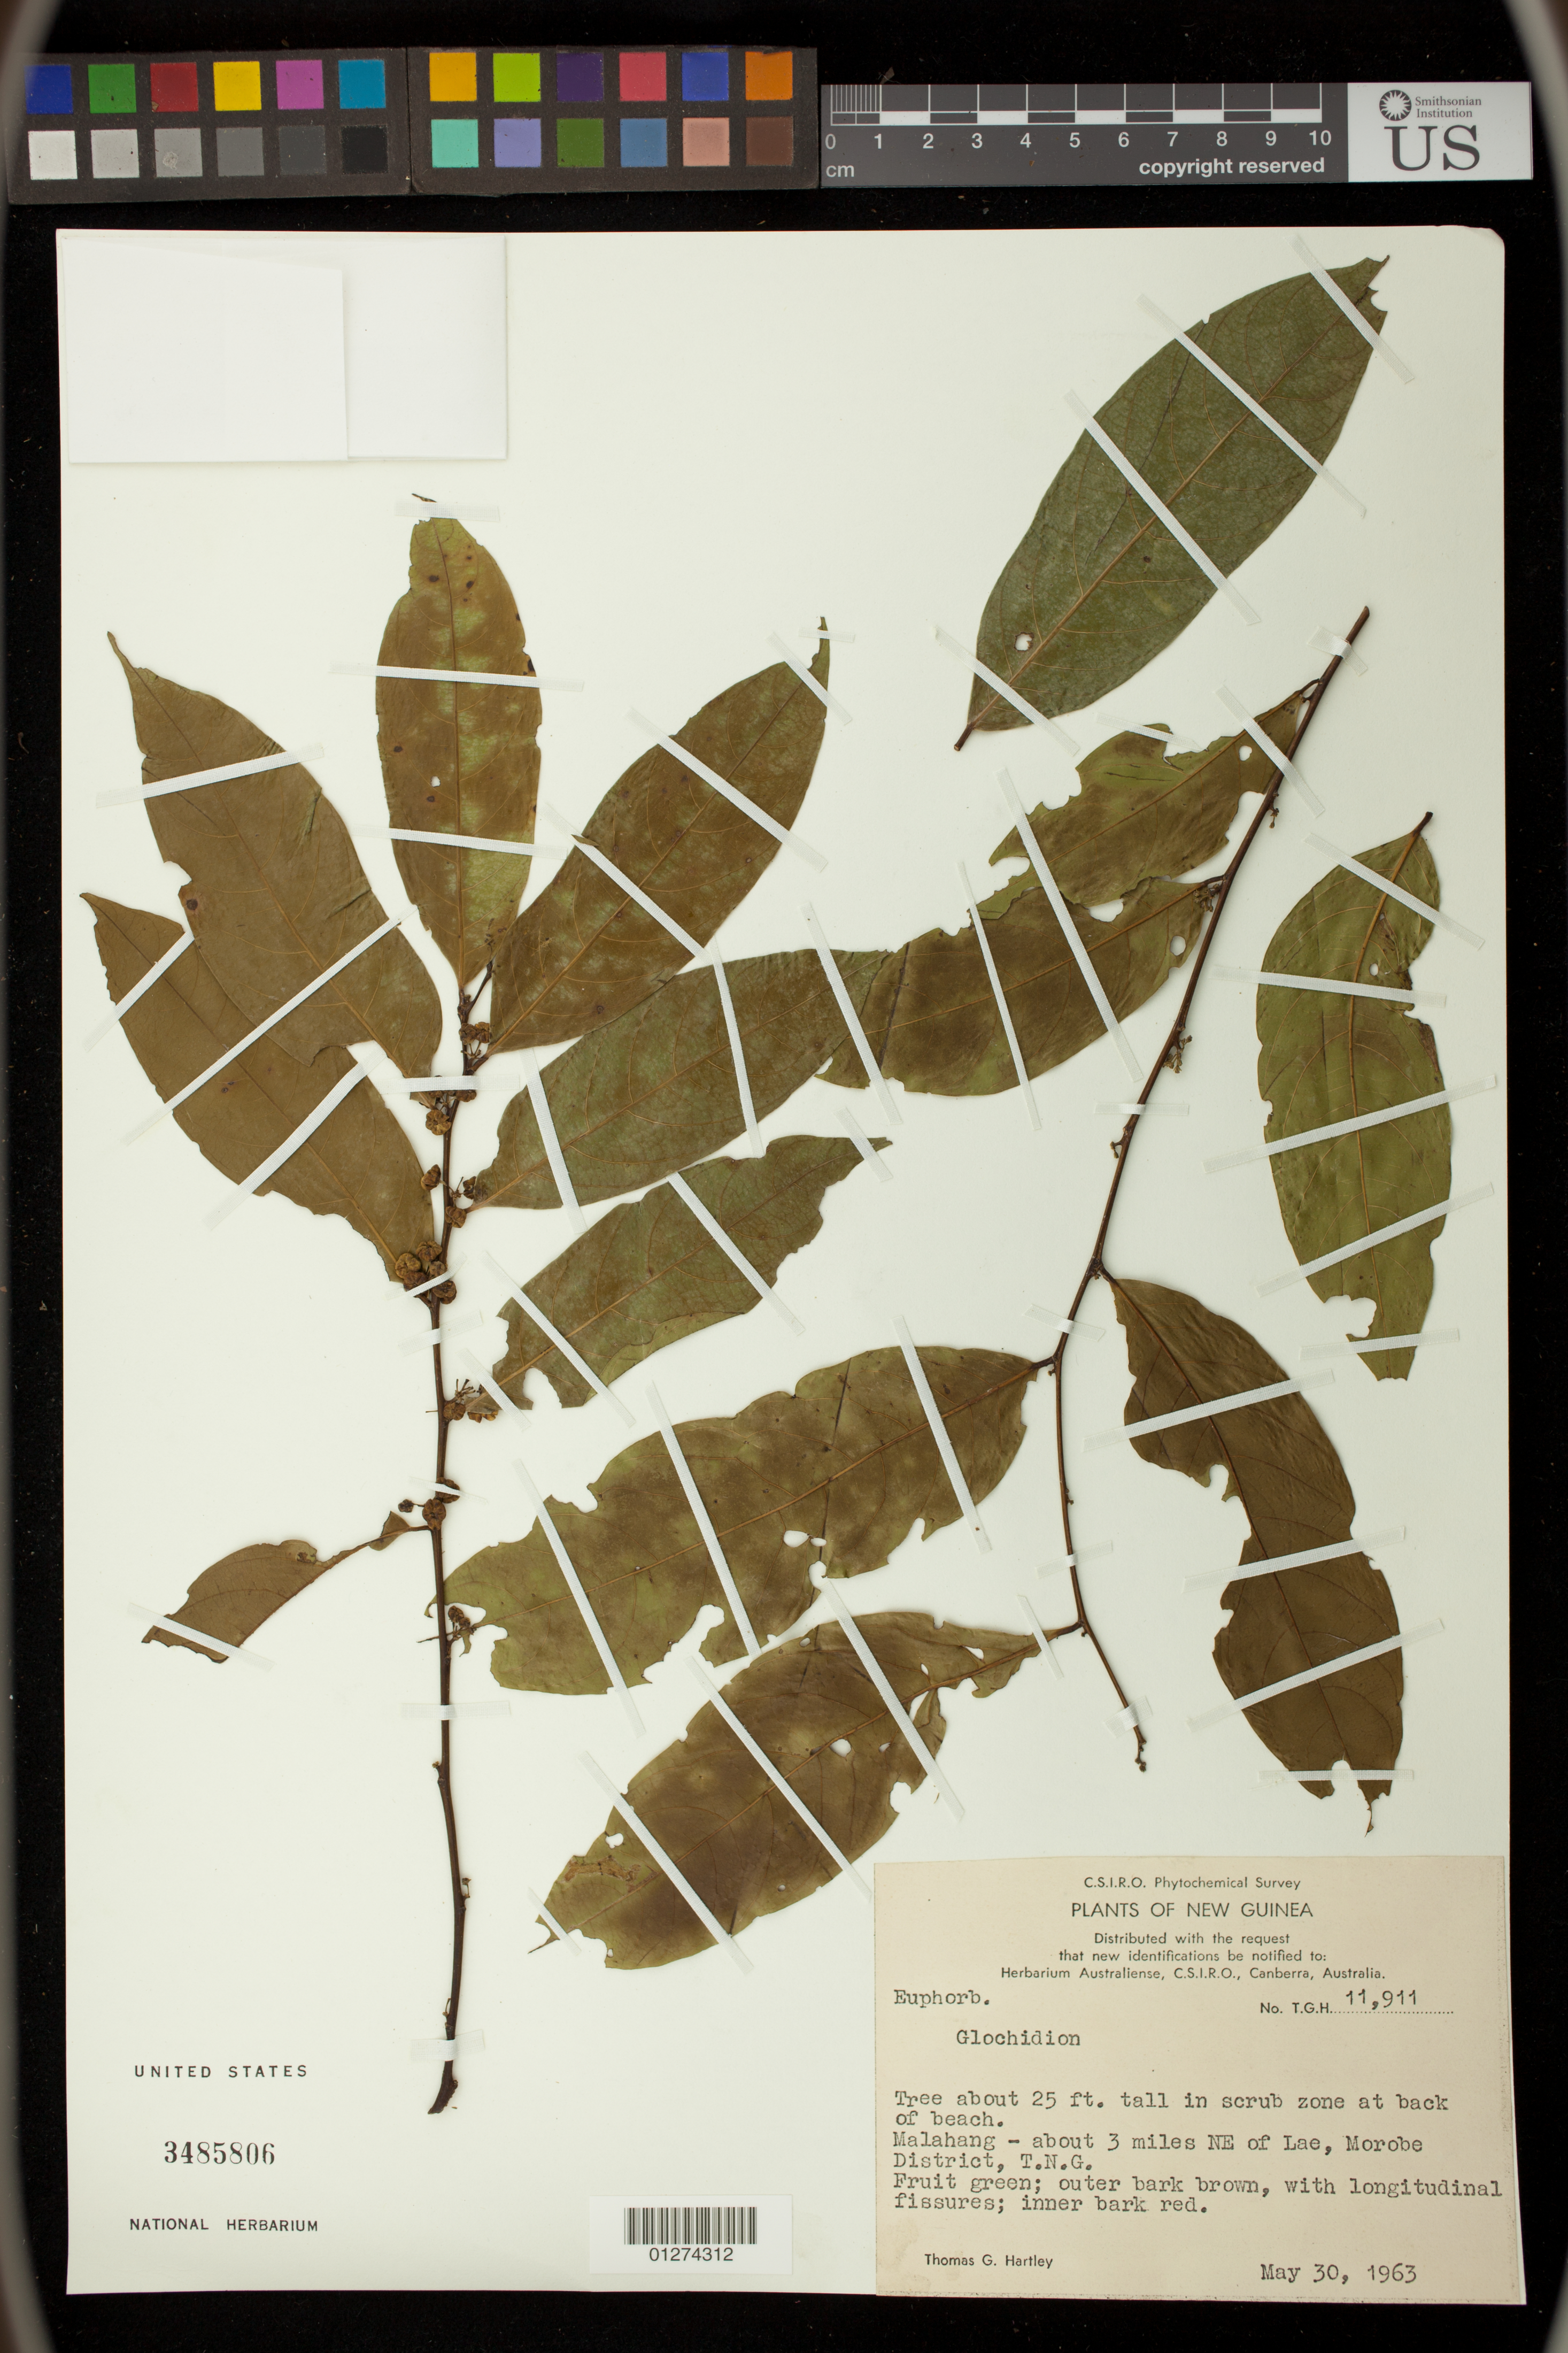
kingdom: Plantae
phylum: Tracheophyta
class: Magnoliopsida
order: Malpighiales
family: Phyllanthaceae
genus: Glochidion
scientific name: Glochidion sp.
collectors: T. G. Hartley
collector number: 11911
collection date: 1963-05-30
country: Papua New Guinea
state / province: Morobe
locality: Malahang-about 3 miles NE of Lae, T.N.G.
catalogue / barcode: US 3485806